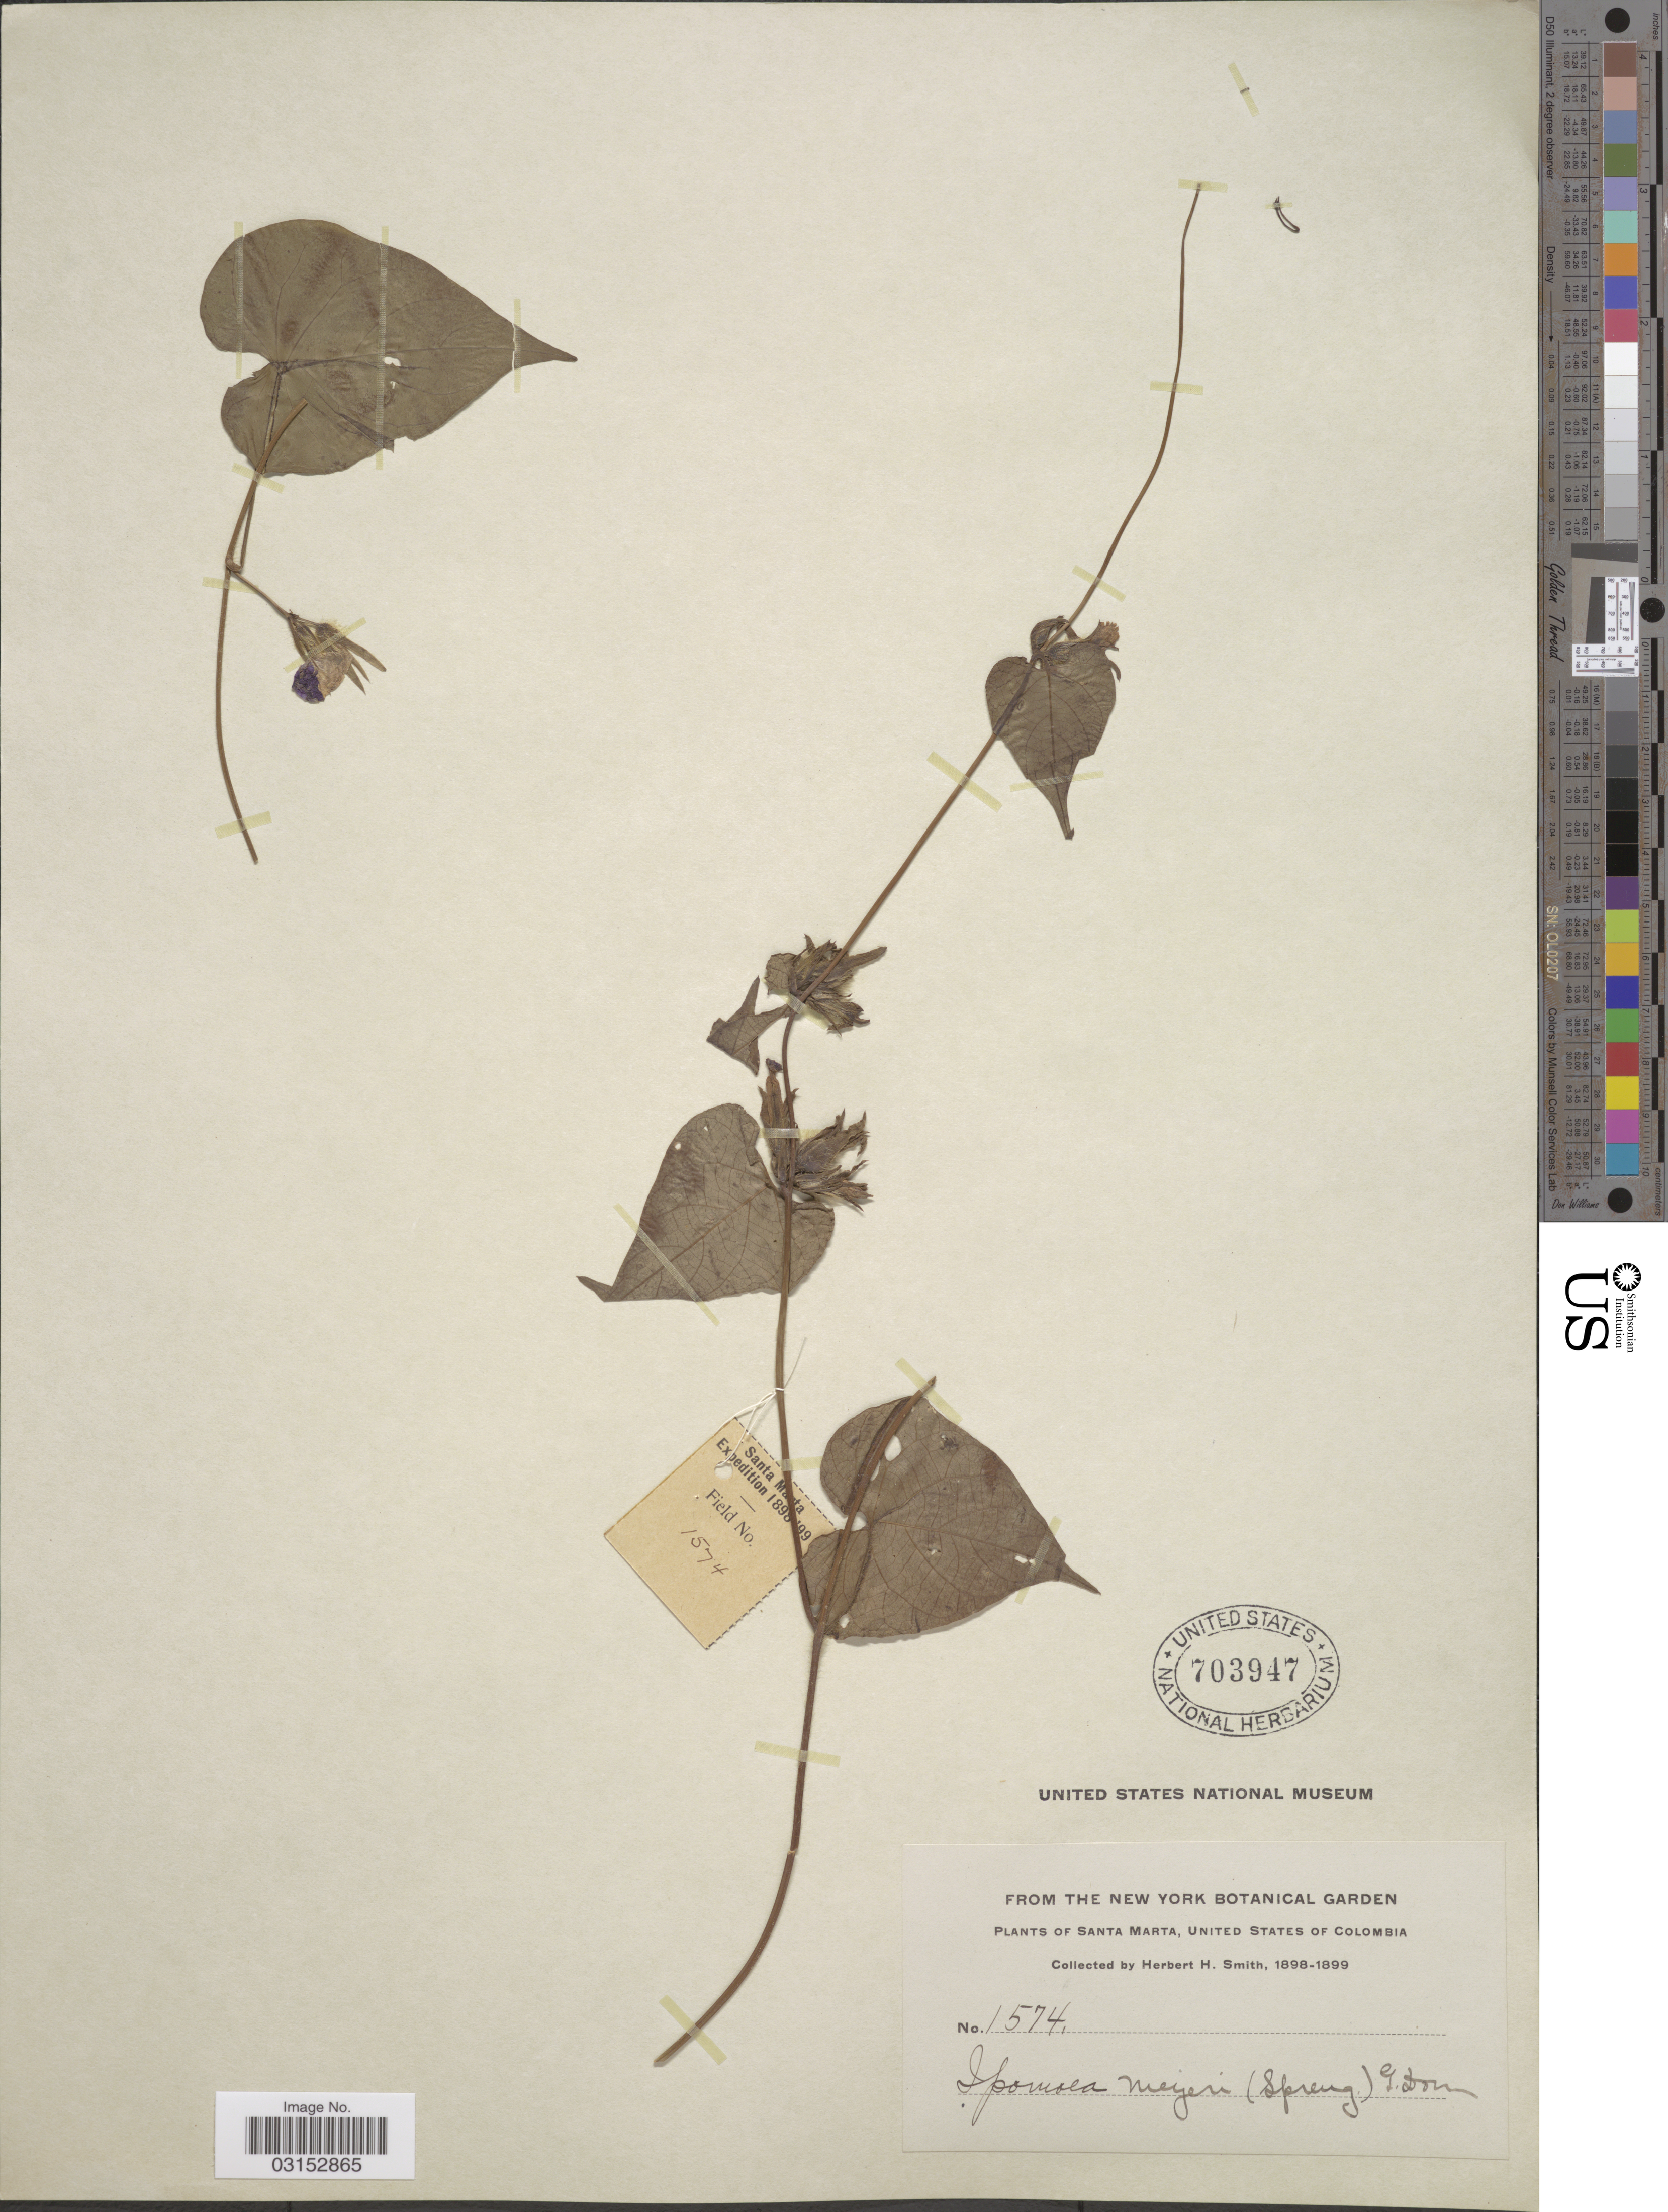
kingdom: Plantae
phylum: Tracheophyta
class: Magnoliopsida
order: Solanales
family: Convolvulaceae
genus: Ipomoea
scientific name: Ipomoea meyeri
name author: (Spreng.) G. Don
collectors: Herbert H. Smith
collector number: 1574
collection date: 1898/1901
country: Colombia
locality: Santa Marta, United States of Colombia.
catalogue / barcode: US 703947